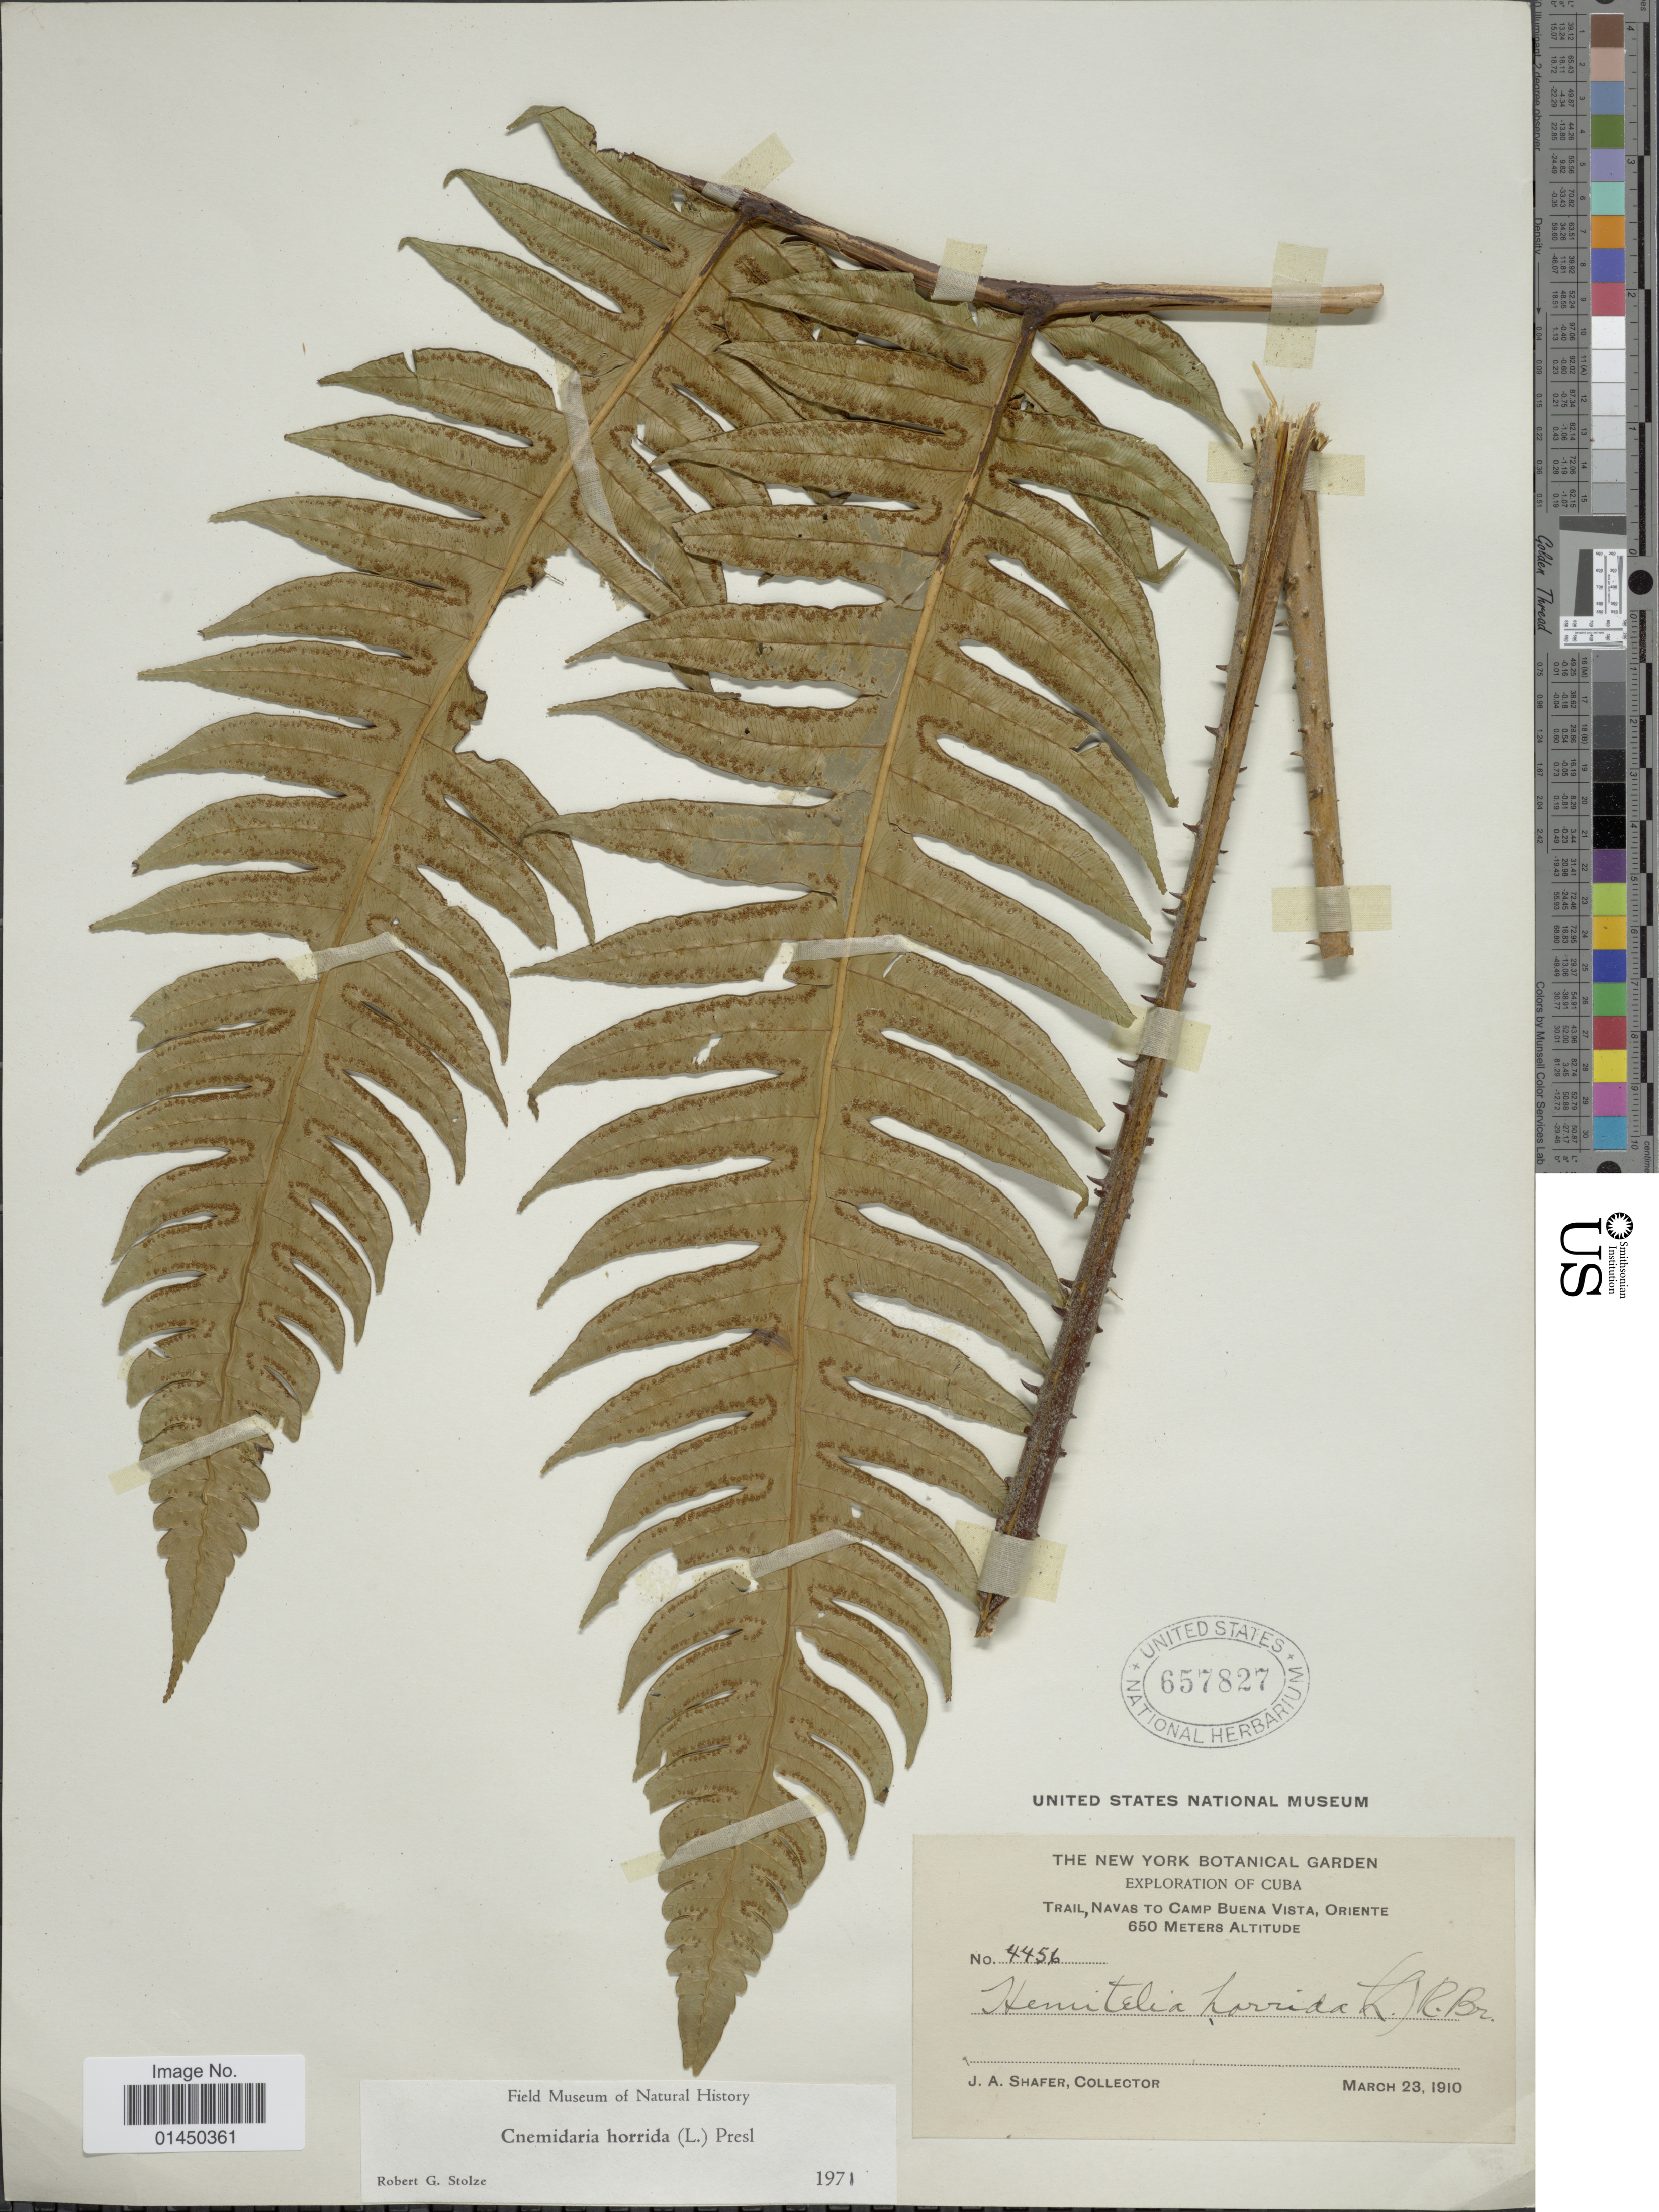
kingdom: Plantae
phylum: Tracheophyta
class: Polypodiopsida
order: Cyatheales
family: Cyatheaceae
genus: Cyathea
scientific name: Cyathea horrida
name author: (L.) Sm.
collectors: J. A. Shafer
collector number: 4456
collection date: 1910-03-23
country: Cuba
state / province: Oriente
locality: Trail, Navas to Camp Buena Vista.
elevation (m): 650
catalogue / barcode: US 657827